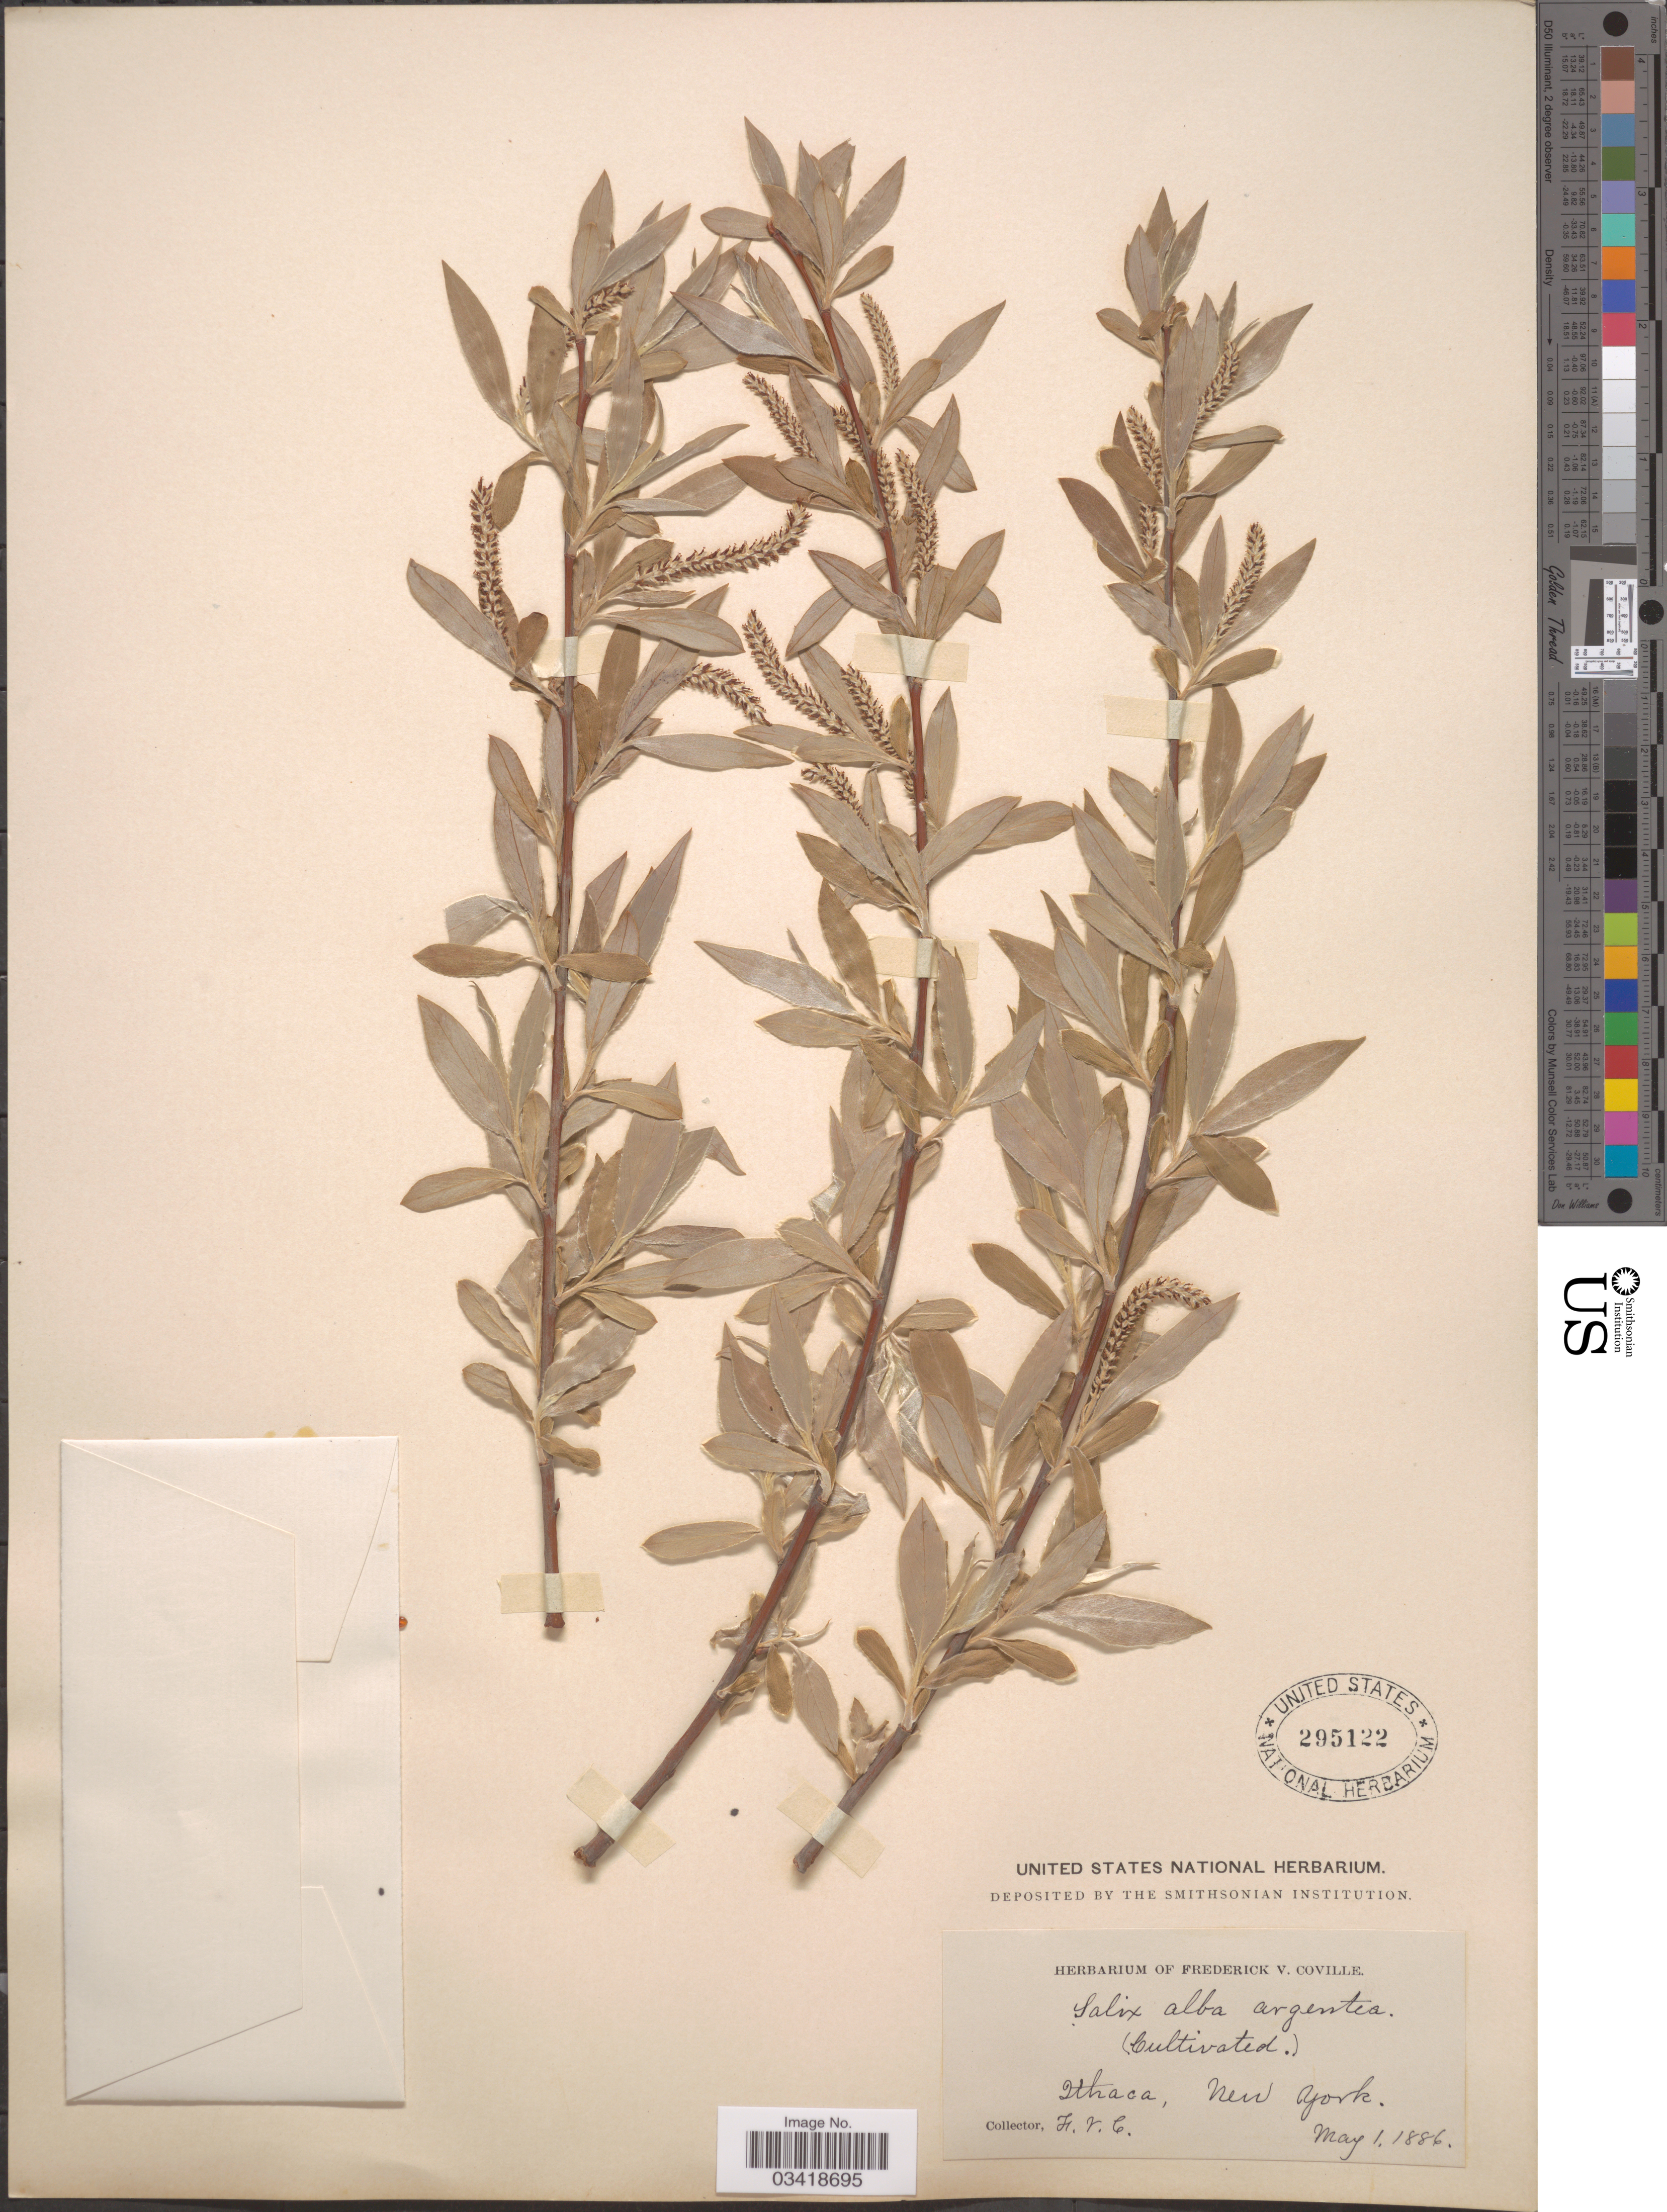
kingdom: Plantae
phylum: Tracheophyta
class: Magnoliopsida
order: Malpighiales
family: Salicaceae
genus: Salix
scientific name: Salix alba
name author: L.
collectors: F. V. Coville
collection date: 1886-05-01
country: United States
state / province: New York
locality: Ithaca.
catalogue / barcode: US 295122